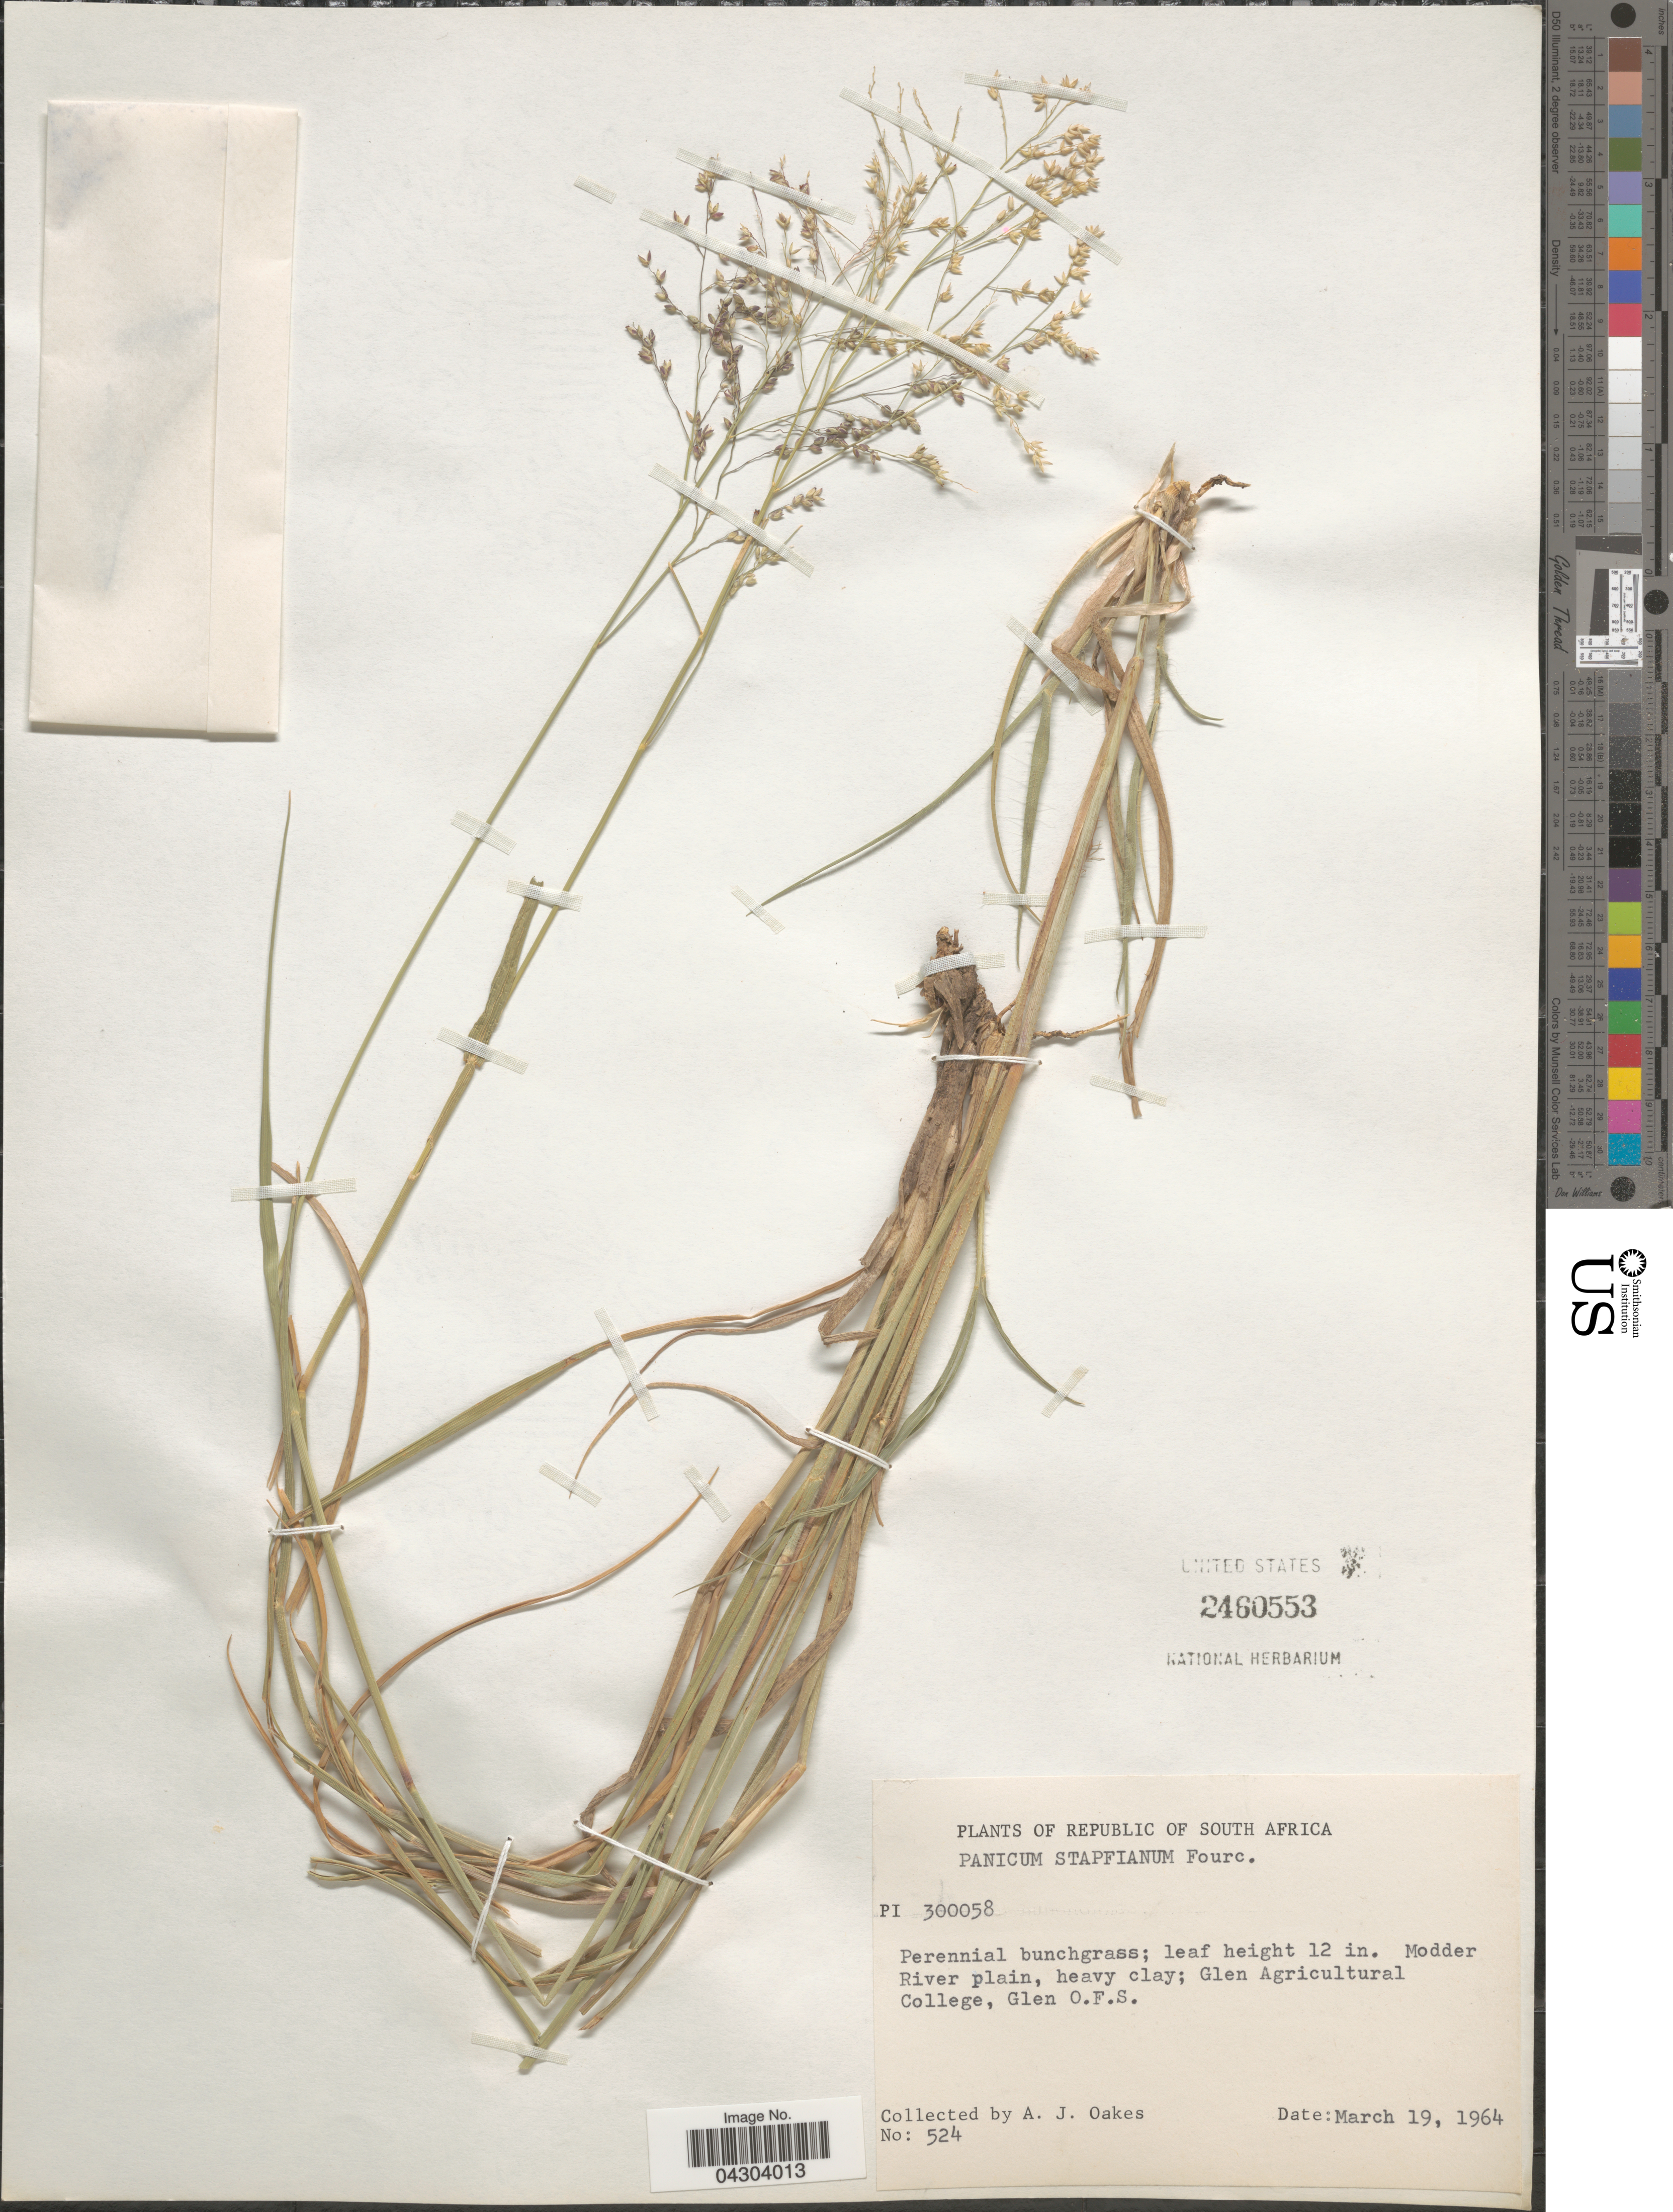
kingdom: Plantae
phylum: Tracheophyta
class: Liliopsida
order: Poales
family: Poaceae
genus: Panicum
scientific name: Panicum stapfianum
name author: Fourc.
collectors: A. Oakes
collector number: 524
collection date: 1964-03-19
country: South Africa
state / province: Free State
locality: Republic of South Africa. Modder River plain; Glen Agricultural College, Glen O.F.S.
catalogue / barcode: US 2460553